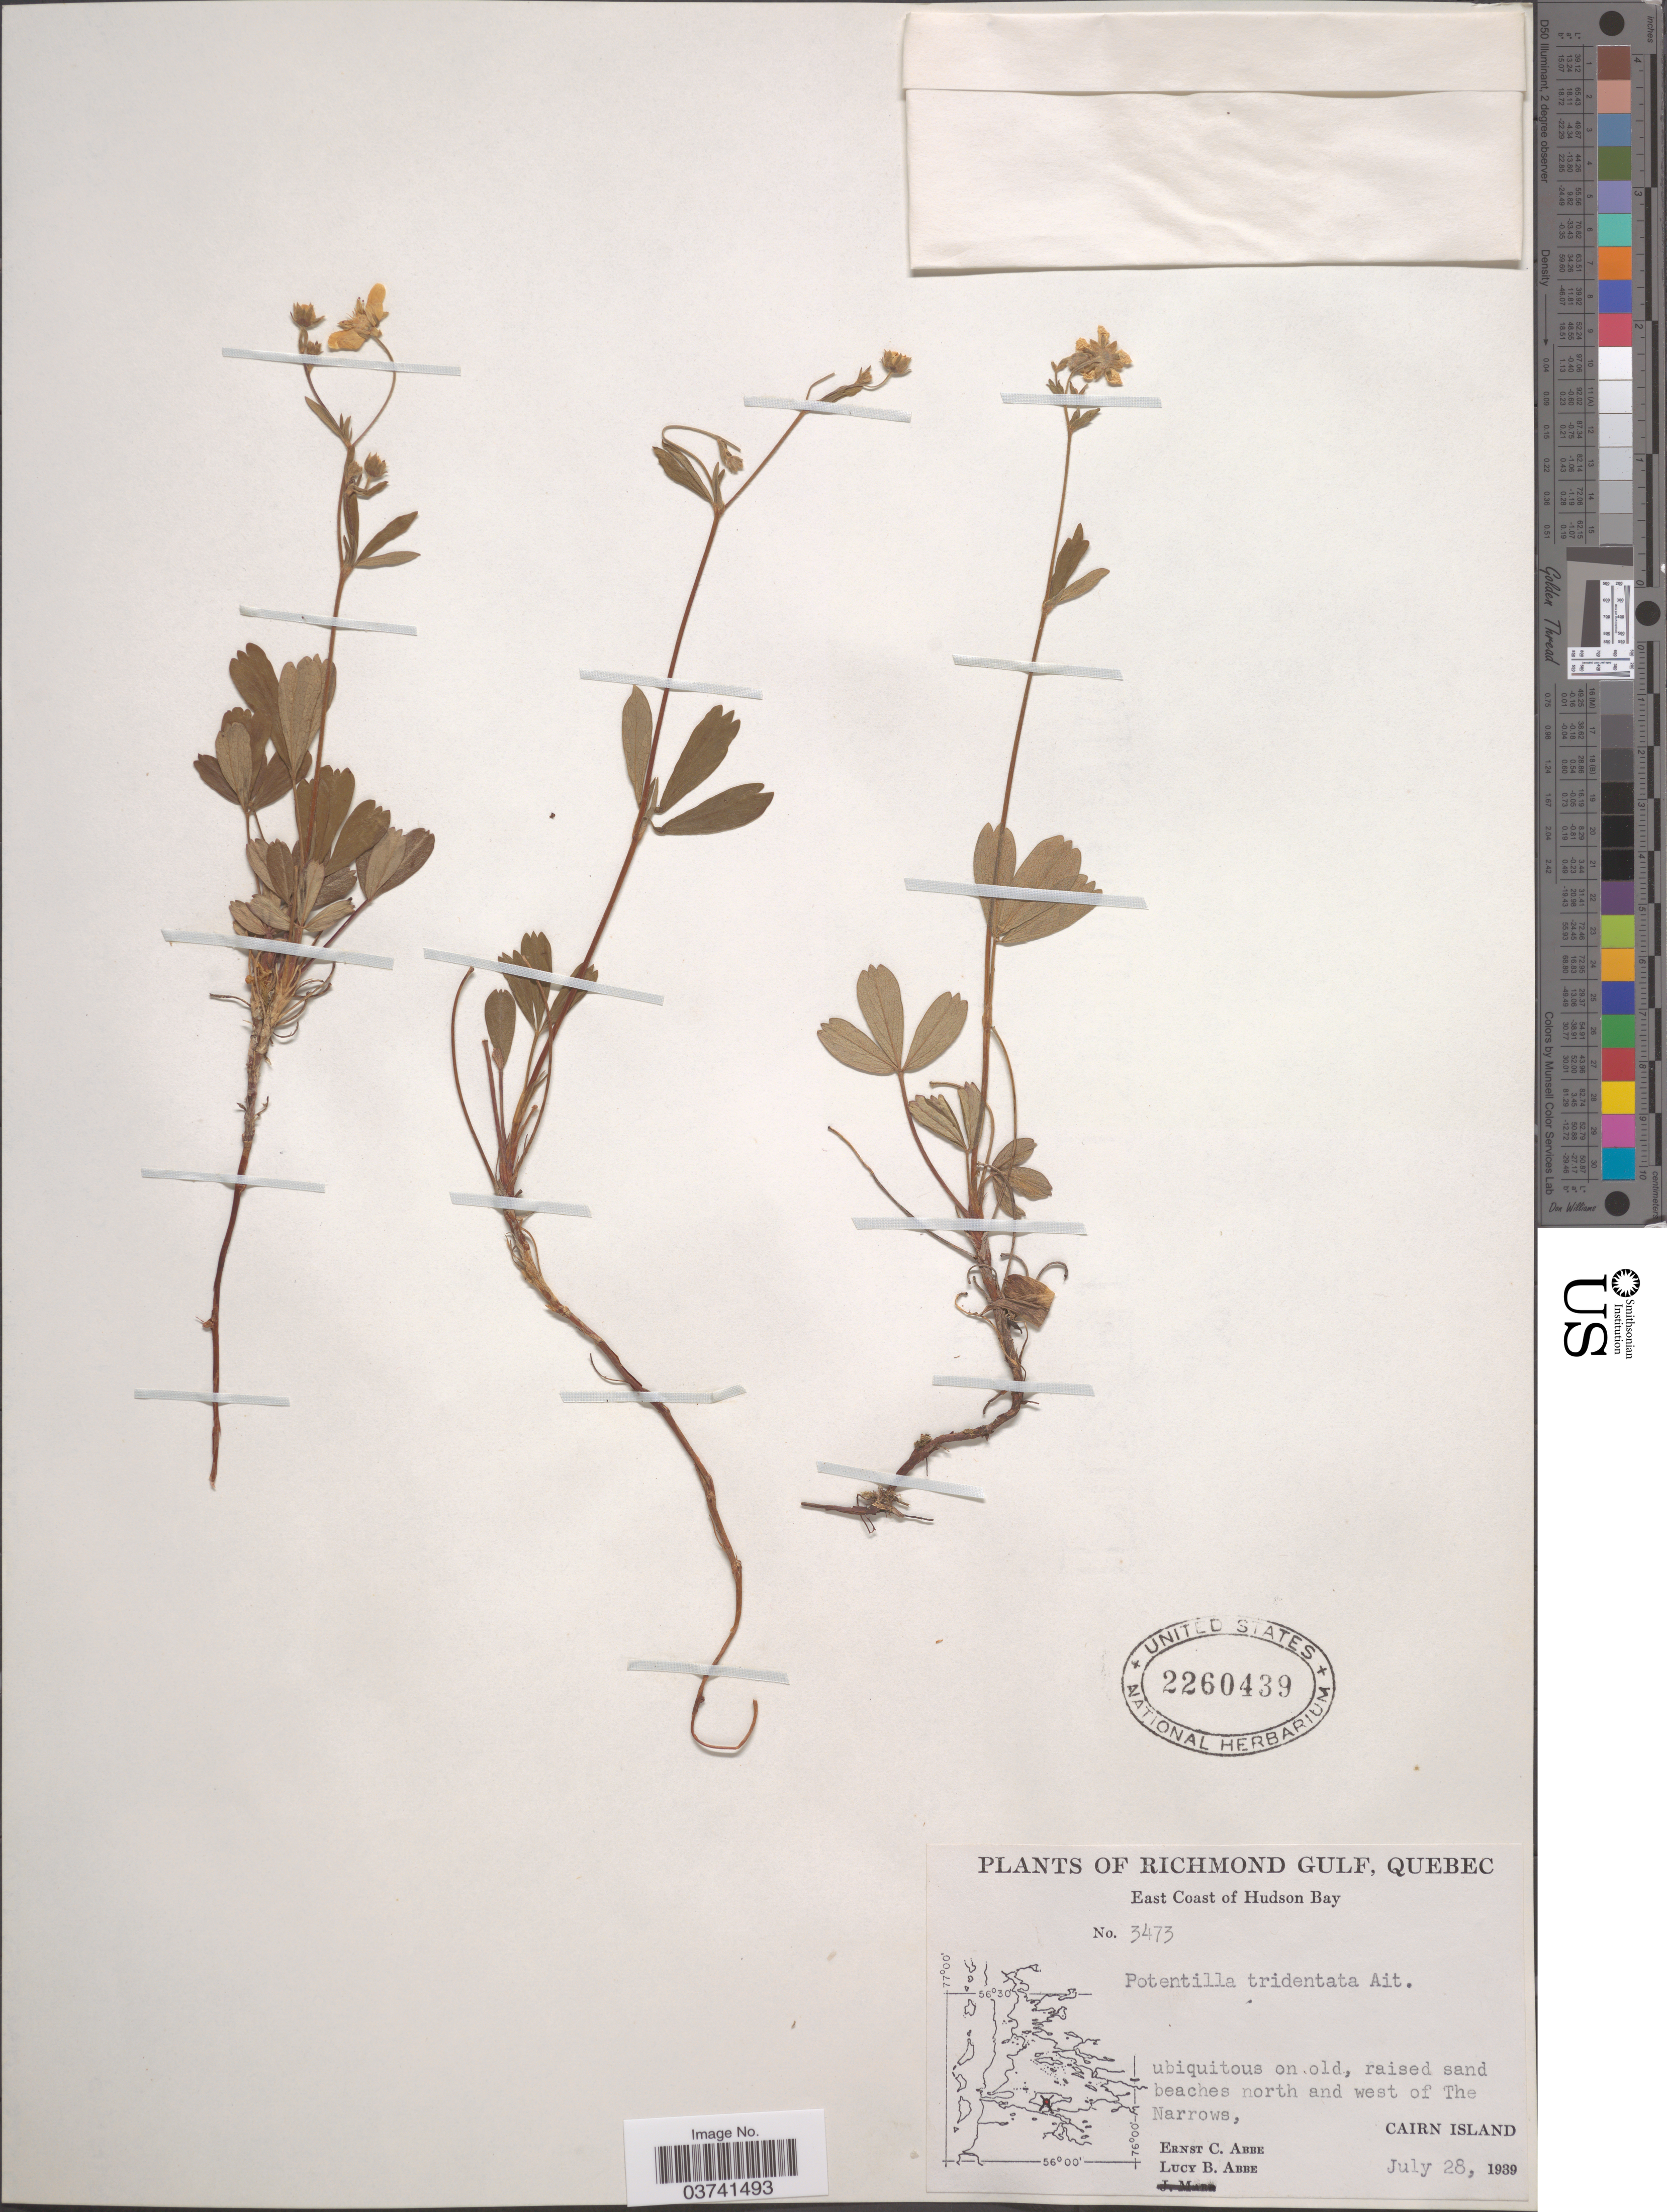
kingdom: Plantae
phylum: Tracheophyta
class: Magnoliopsida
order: Rosales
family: Rosaceae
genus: Potentilla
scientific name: Potentilla tridentata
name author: Aiton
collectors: E. C. Abbe & L. B. Abbe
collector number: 3473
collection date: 1939-07-28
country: Canada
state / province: Quebec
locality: Richmond Gulf. East Coast of Hudson Bay. North and west of the Narrows, Cairn Island.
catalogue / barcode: US 2260439